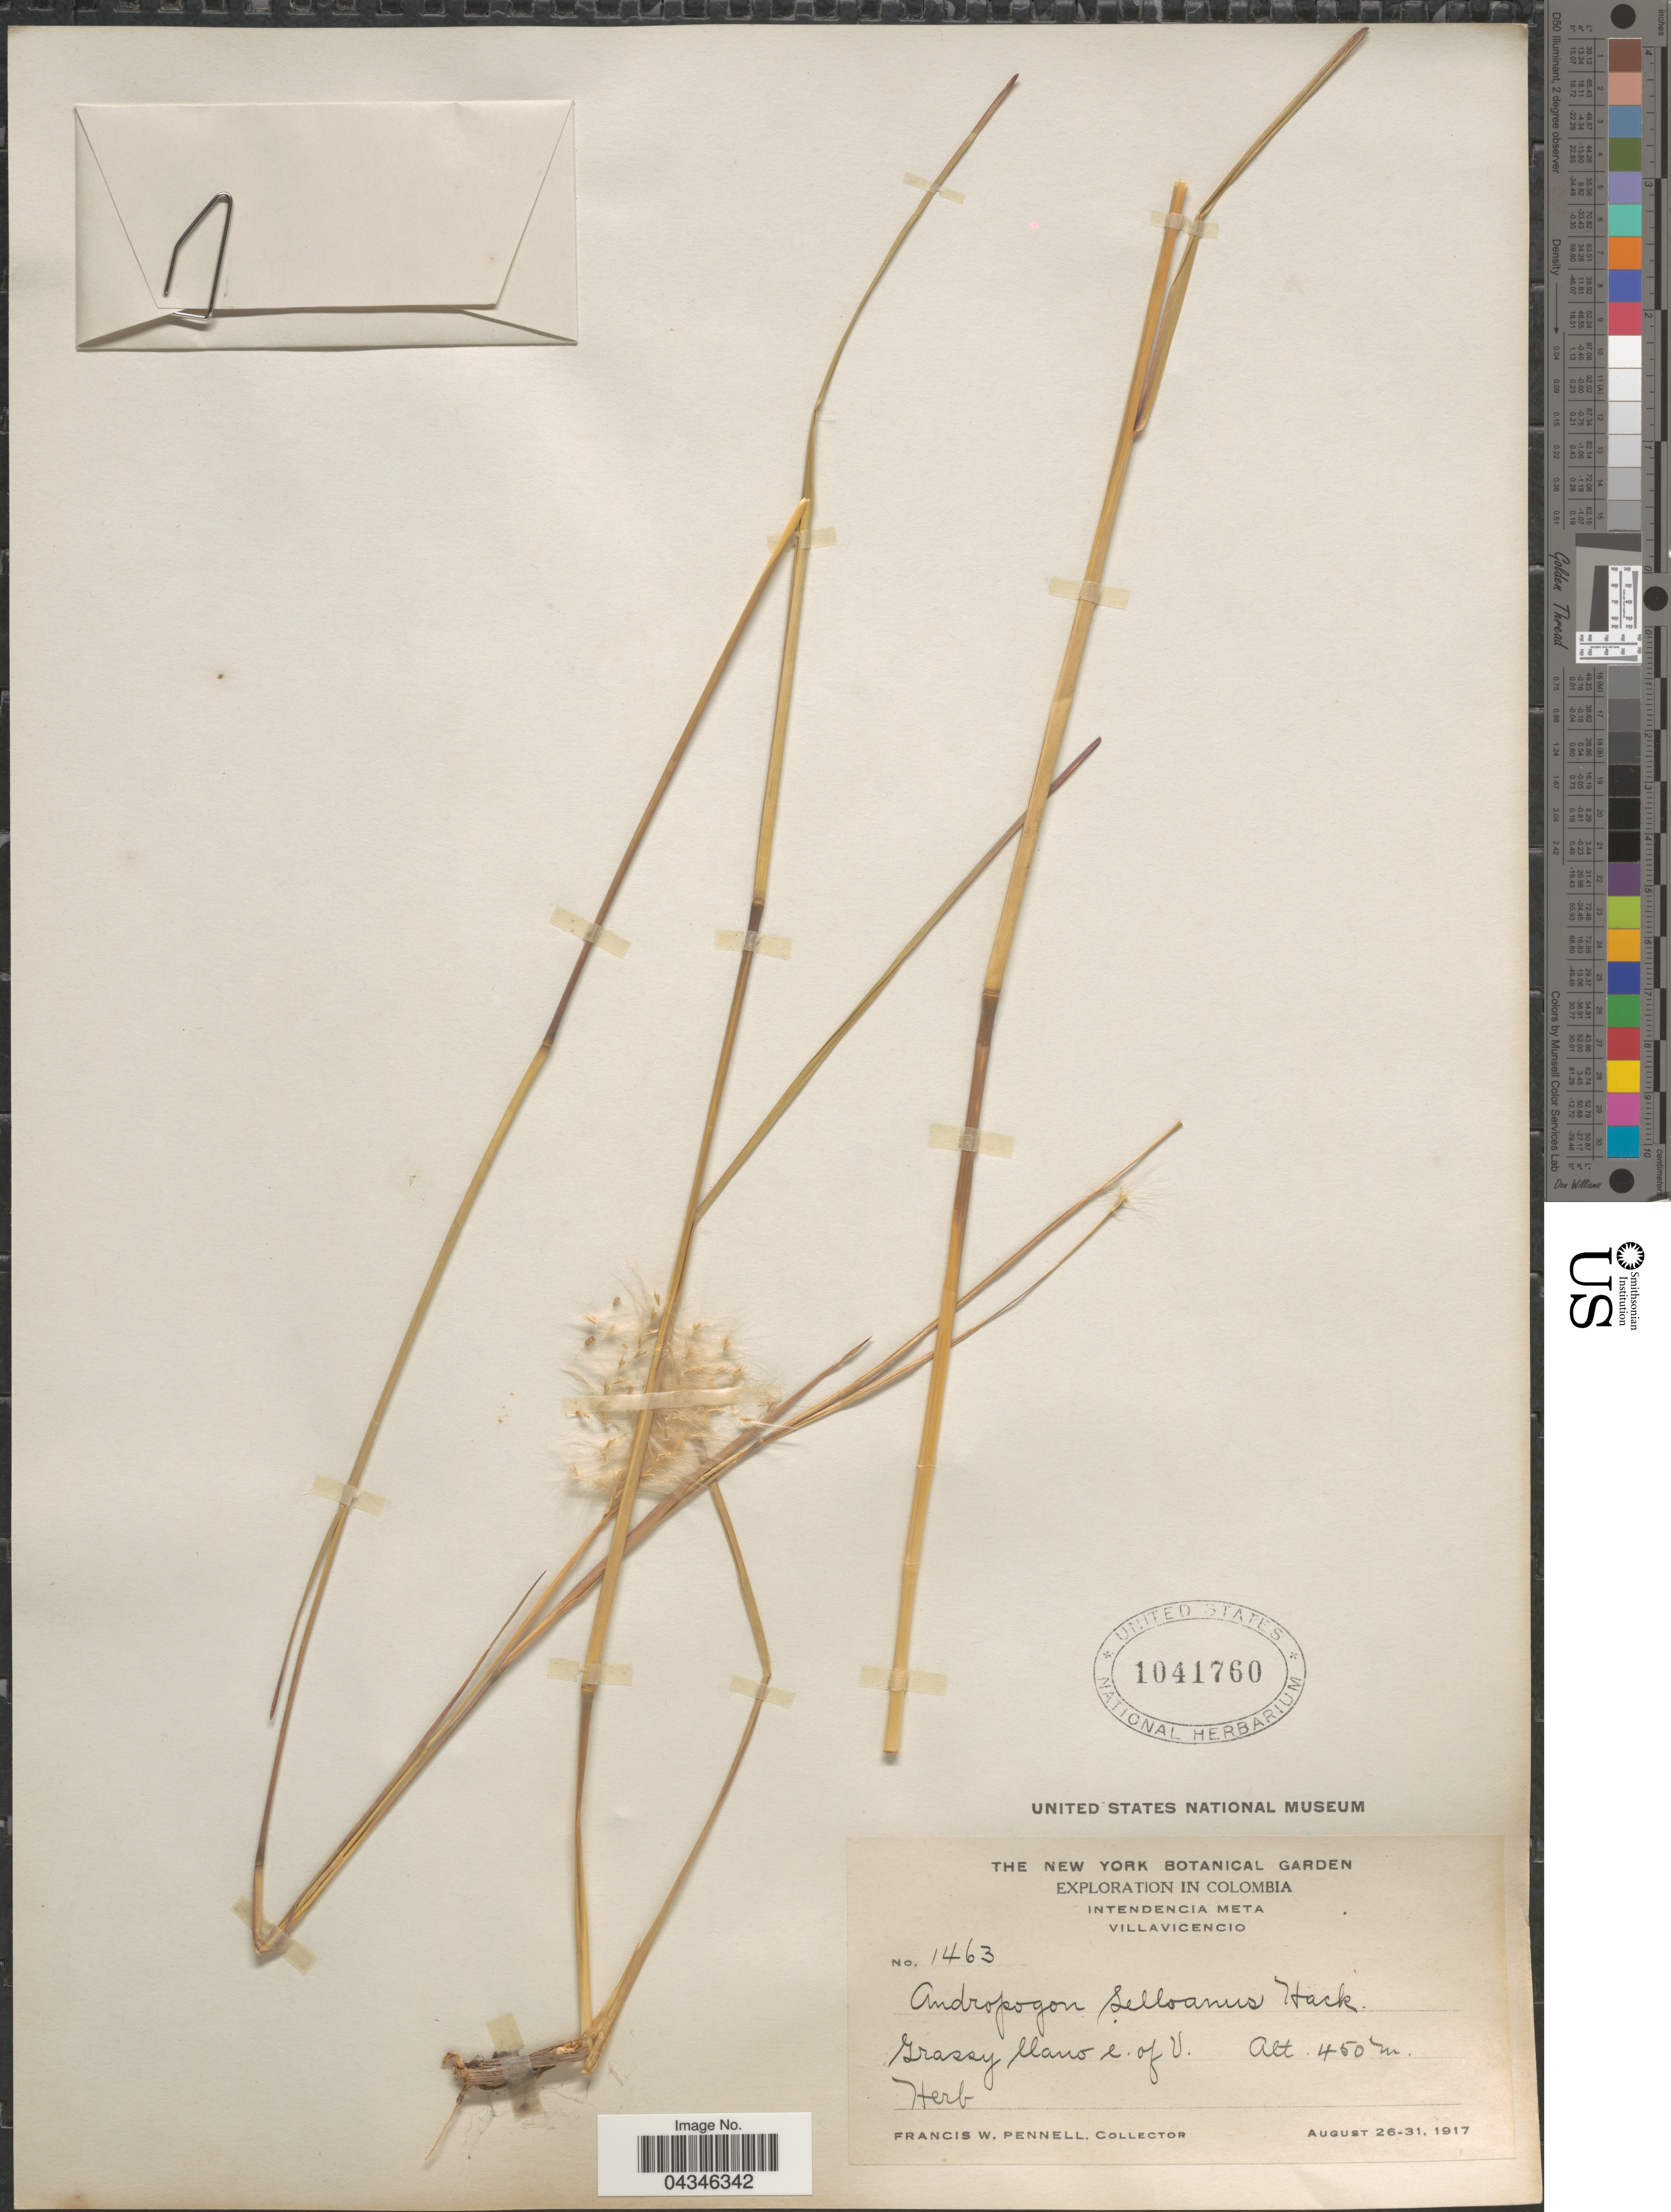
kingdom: Plantae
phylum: Tracheophyta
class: Liliopsida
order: Poales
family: Poaceae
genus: Andropogon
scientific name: Andropogon selloanus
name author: (Hack.) Hack.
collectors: F. W. Pennell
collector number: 1463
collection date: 1917-08-26/1917-08-31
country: Colombia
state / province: Meta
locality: Exploration in Colombia. Intendencia Meta. Villavicencio. Grassy llano e. of V.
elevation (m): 450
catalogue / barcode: US 1041760